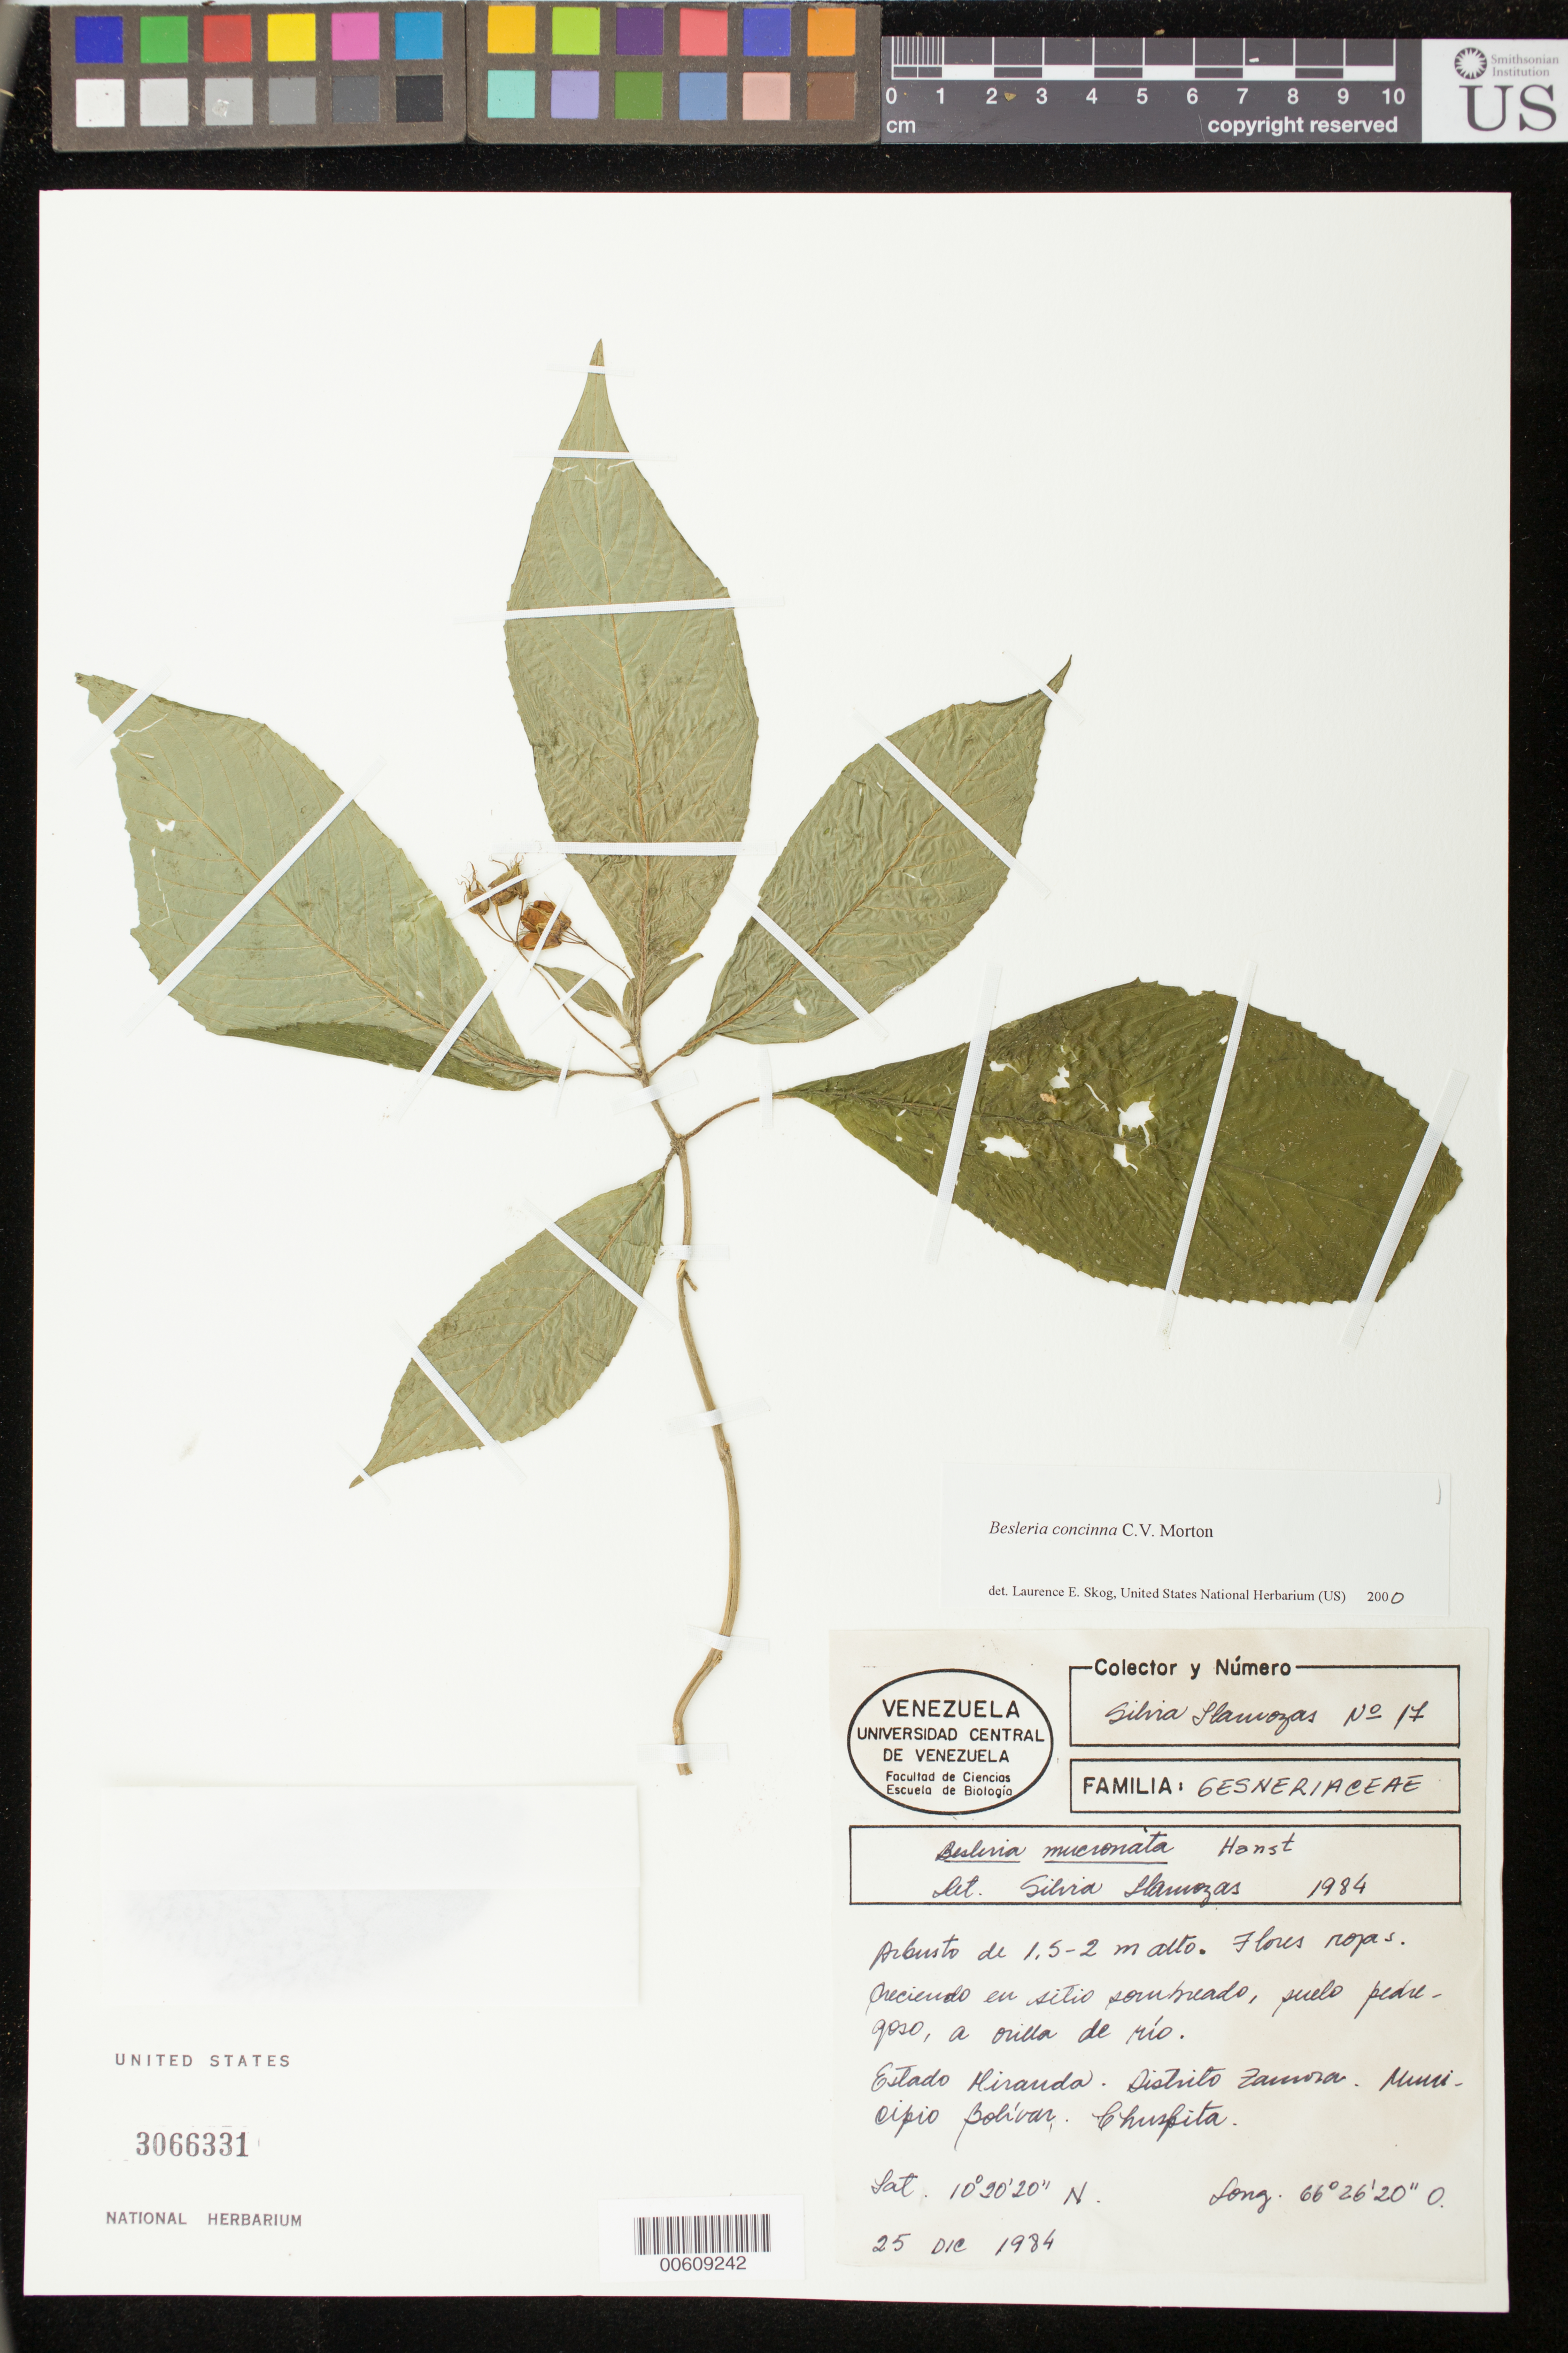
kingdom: Plantae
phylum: Tracheophyta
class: Magnoliopsida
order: Lamiales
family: Gesneriaceae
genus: Besleria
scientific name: Besleria concinna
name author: C.V. Morton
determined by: Skog, Laurence E.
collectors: S. Llamozas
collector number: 17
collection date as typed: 25 Dec 1984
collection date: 1984-12-25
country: Venezuela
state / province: Miranda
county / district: Zamora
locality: Distrito Zamosa, mpio. Bolívar, Chuspita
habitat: Creciendo en sitio sombreado, suelo pedregoso, a orilla de río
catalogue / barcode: US 3066331